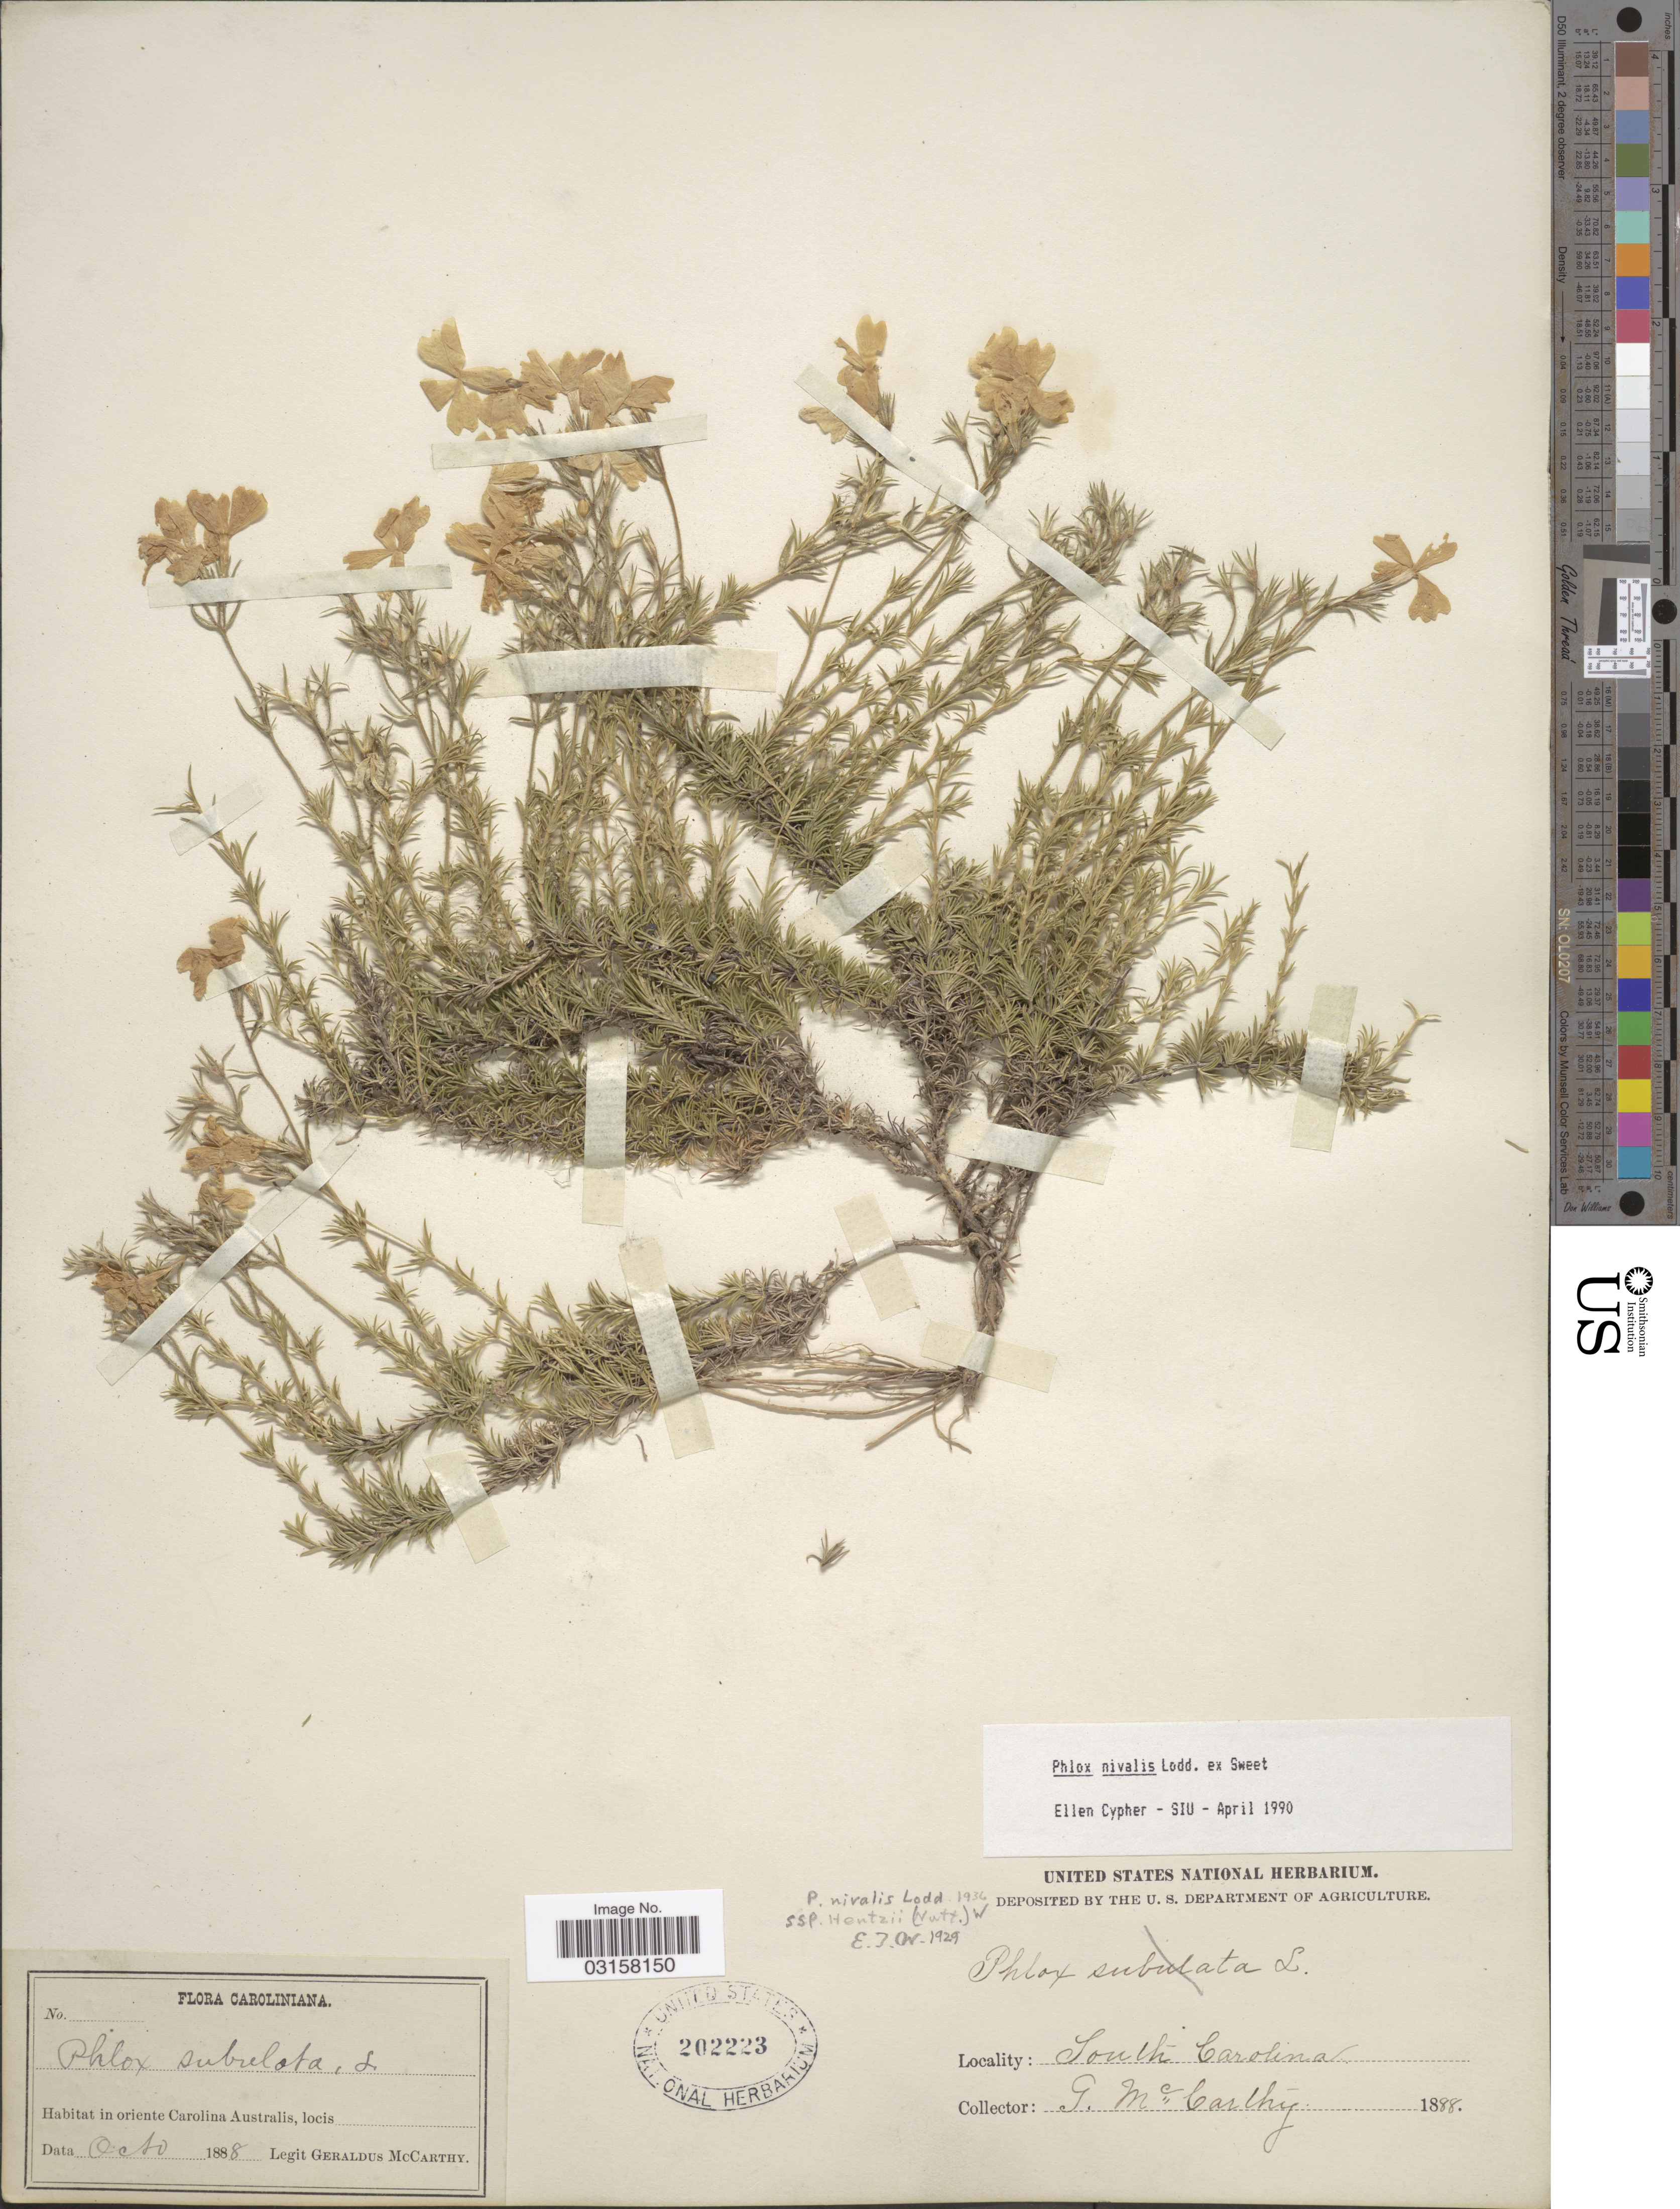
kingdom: Plantae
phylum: Tracheophyta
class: Magnoliopsida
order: Ericales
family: Polemoniaceae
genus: Phlox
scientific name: Phlox nivalis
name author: Lodd. ex Sweet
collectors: M. McCarthy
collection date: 1888-10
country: United States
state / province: South Carolina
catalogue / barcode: US 202223